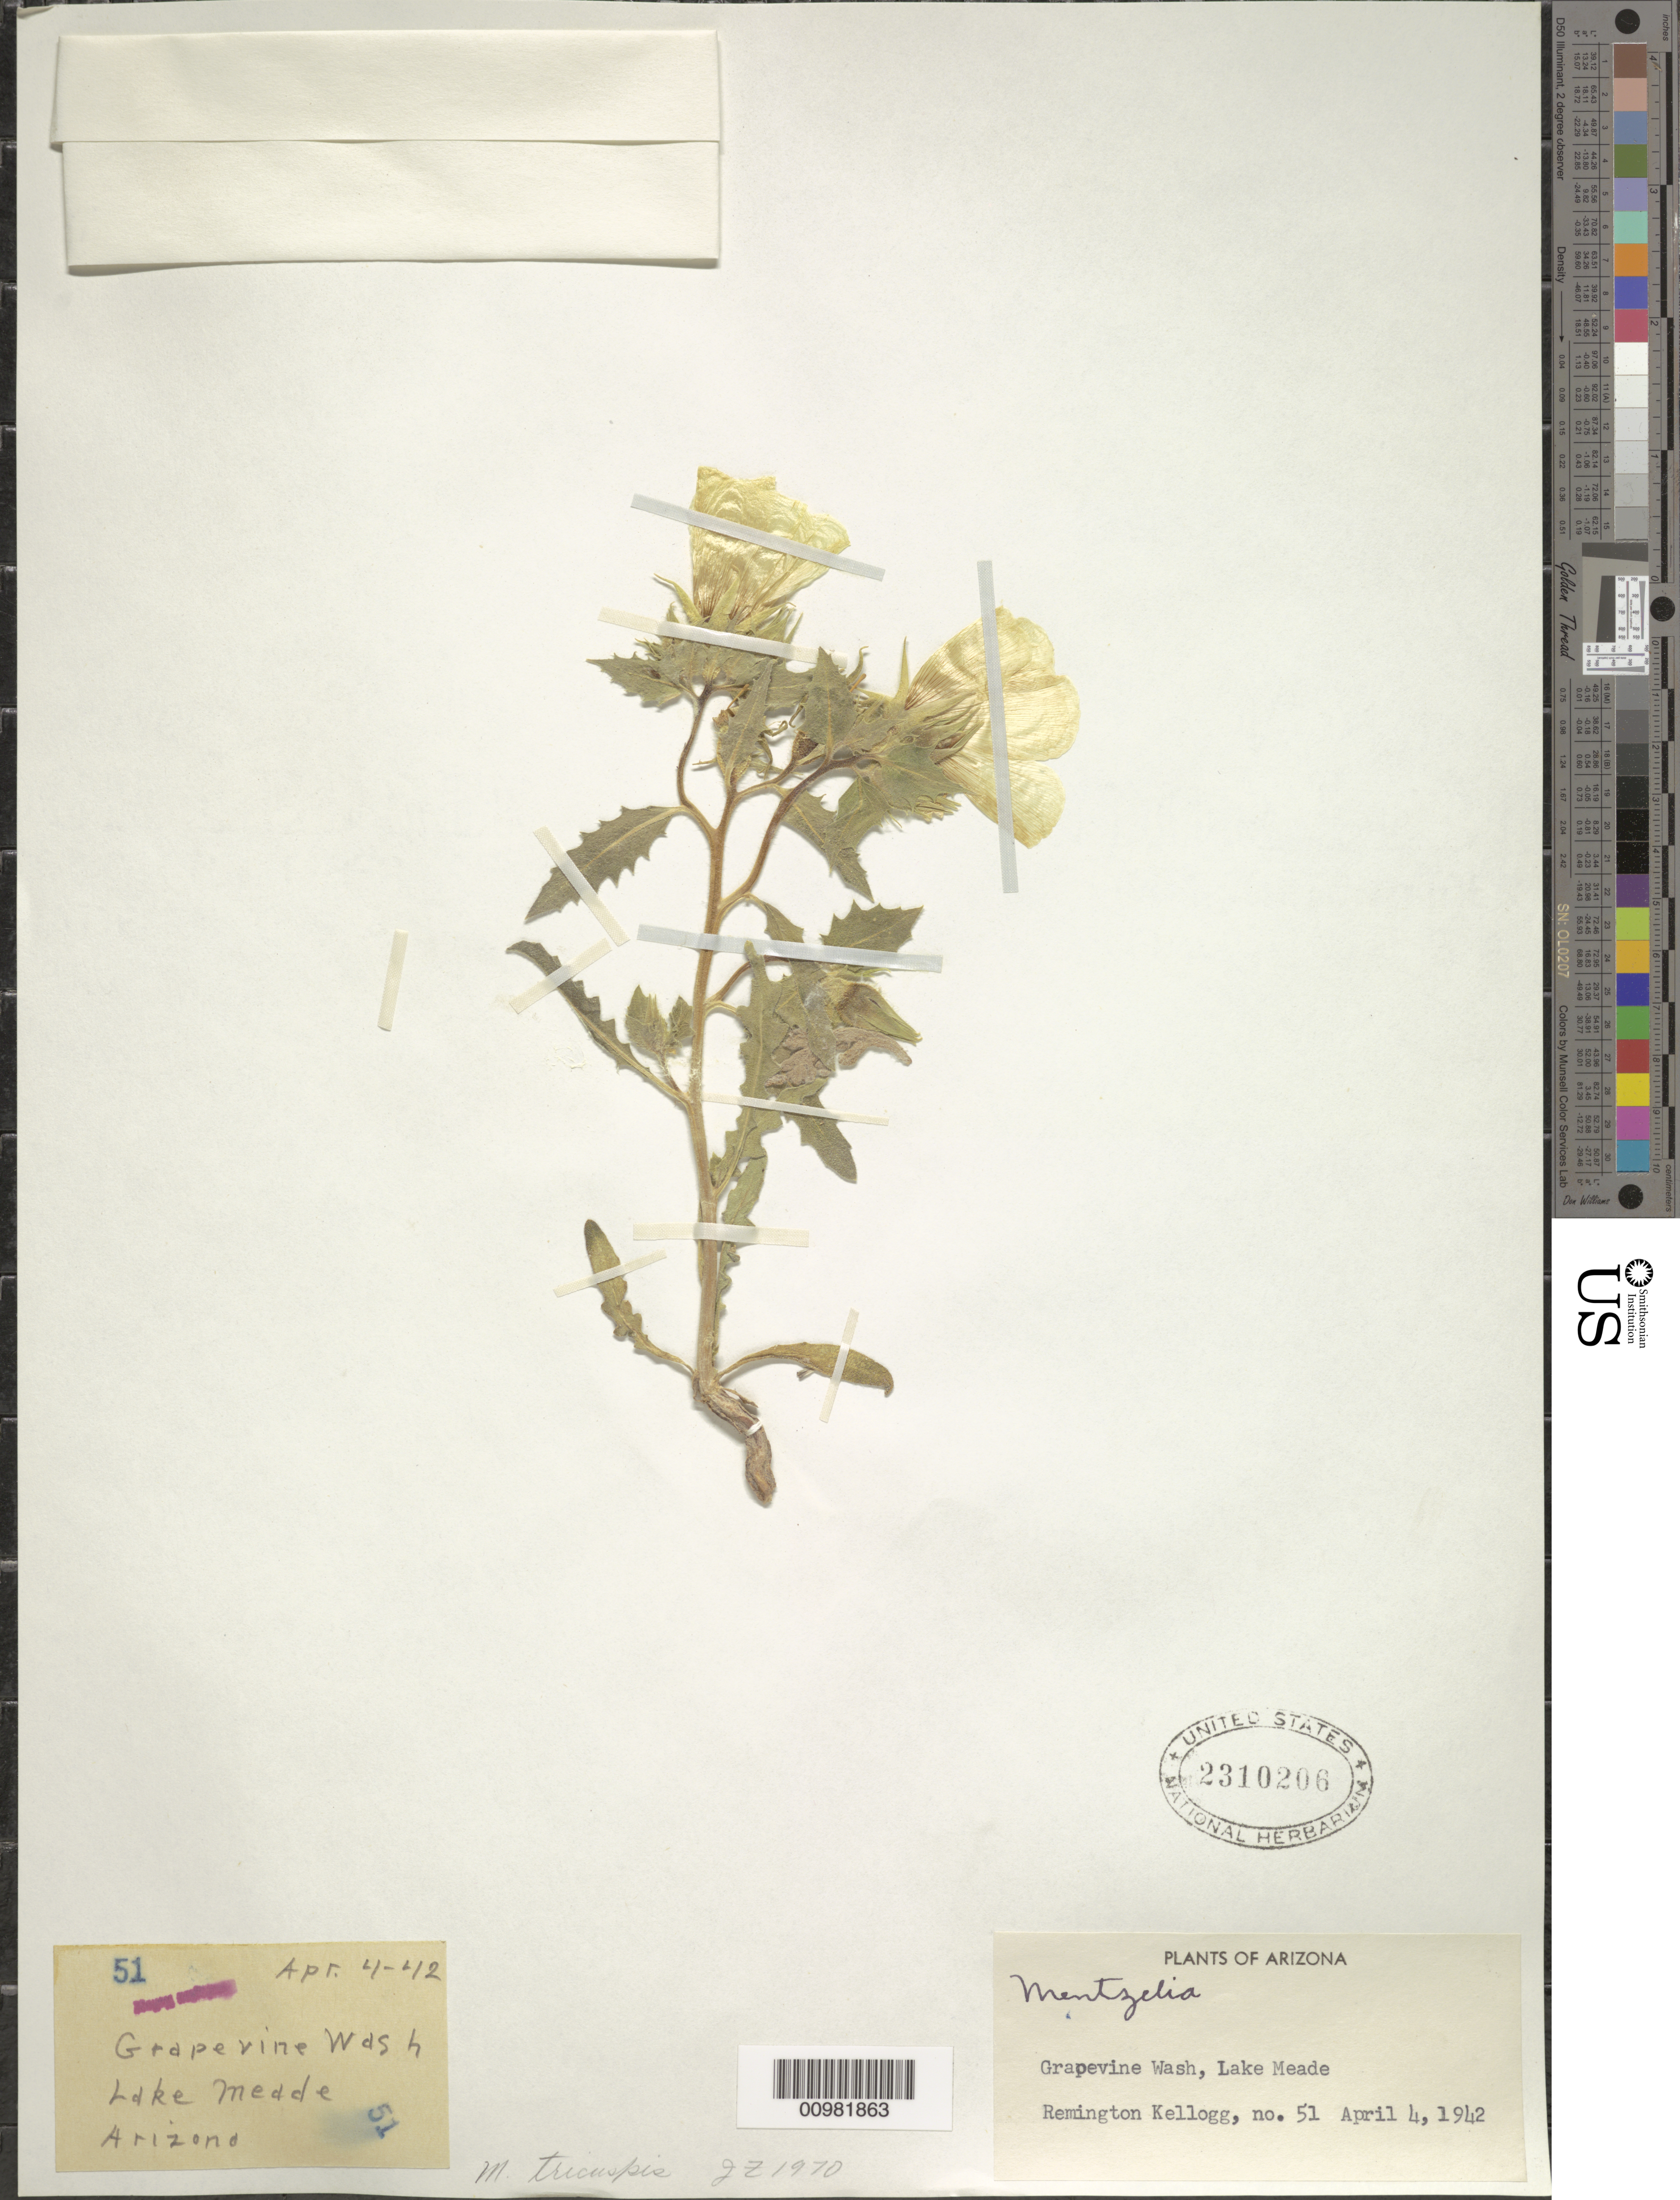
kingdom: Plantae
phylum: Tracheophyta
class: Magnoliopsida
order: Cornales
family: Loasaceae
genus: Mentzelia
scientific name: Mentzelia tricuspis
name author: A. Gray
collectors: R. Kellogg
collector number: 51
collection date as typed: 04 Apr 1942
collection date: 1942-04-04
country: United States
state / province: Arizona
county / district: Mohave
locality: Grapevine Wash, Lake Mead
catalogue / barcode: US 2310206